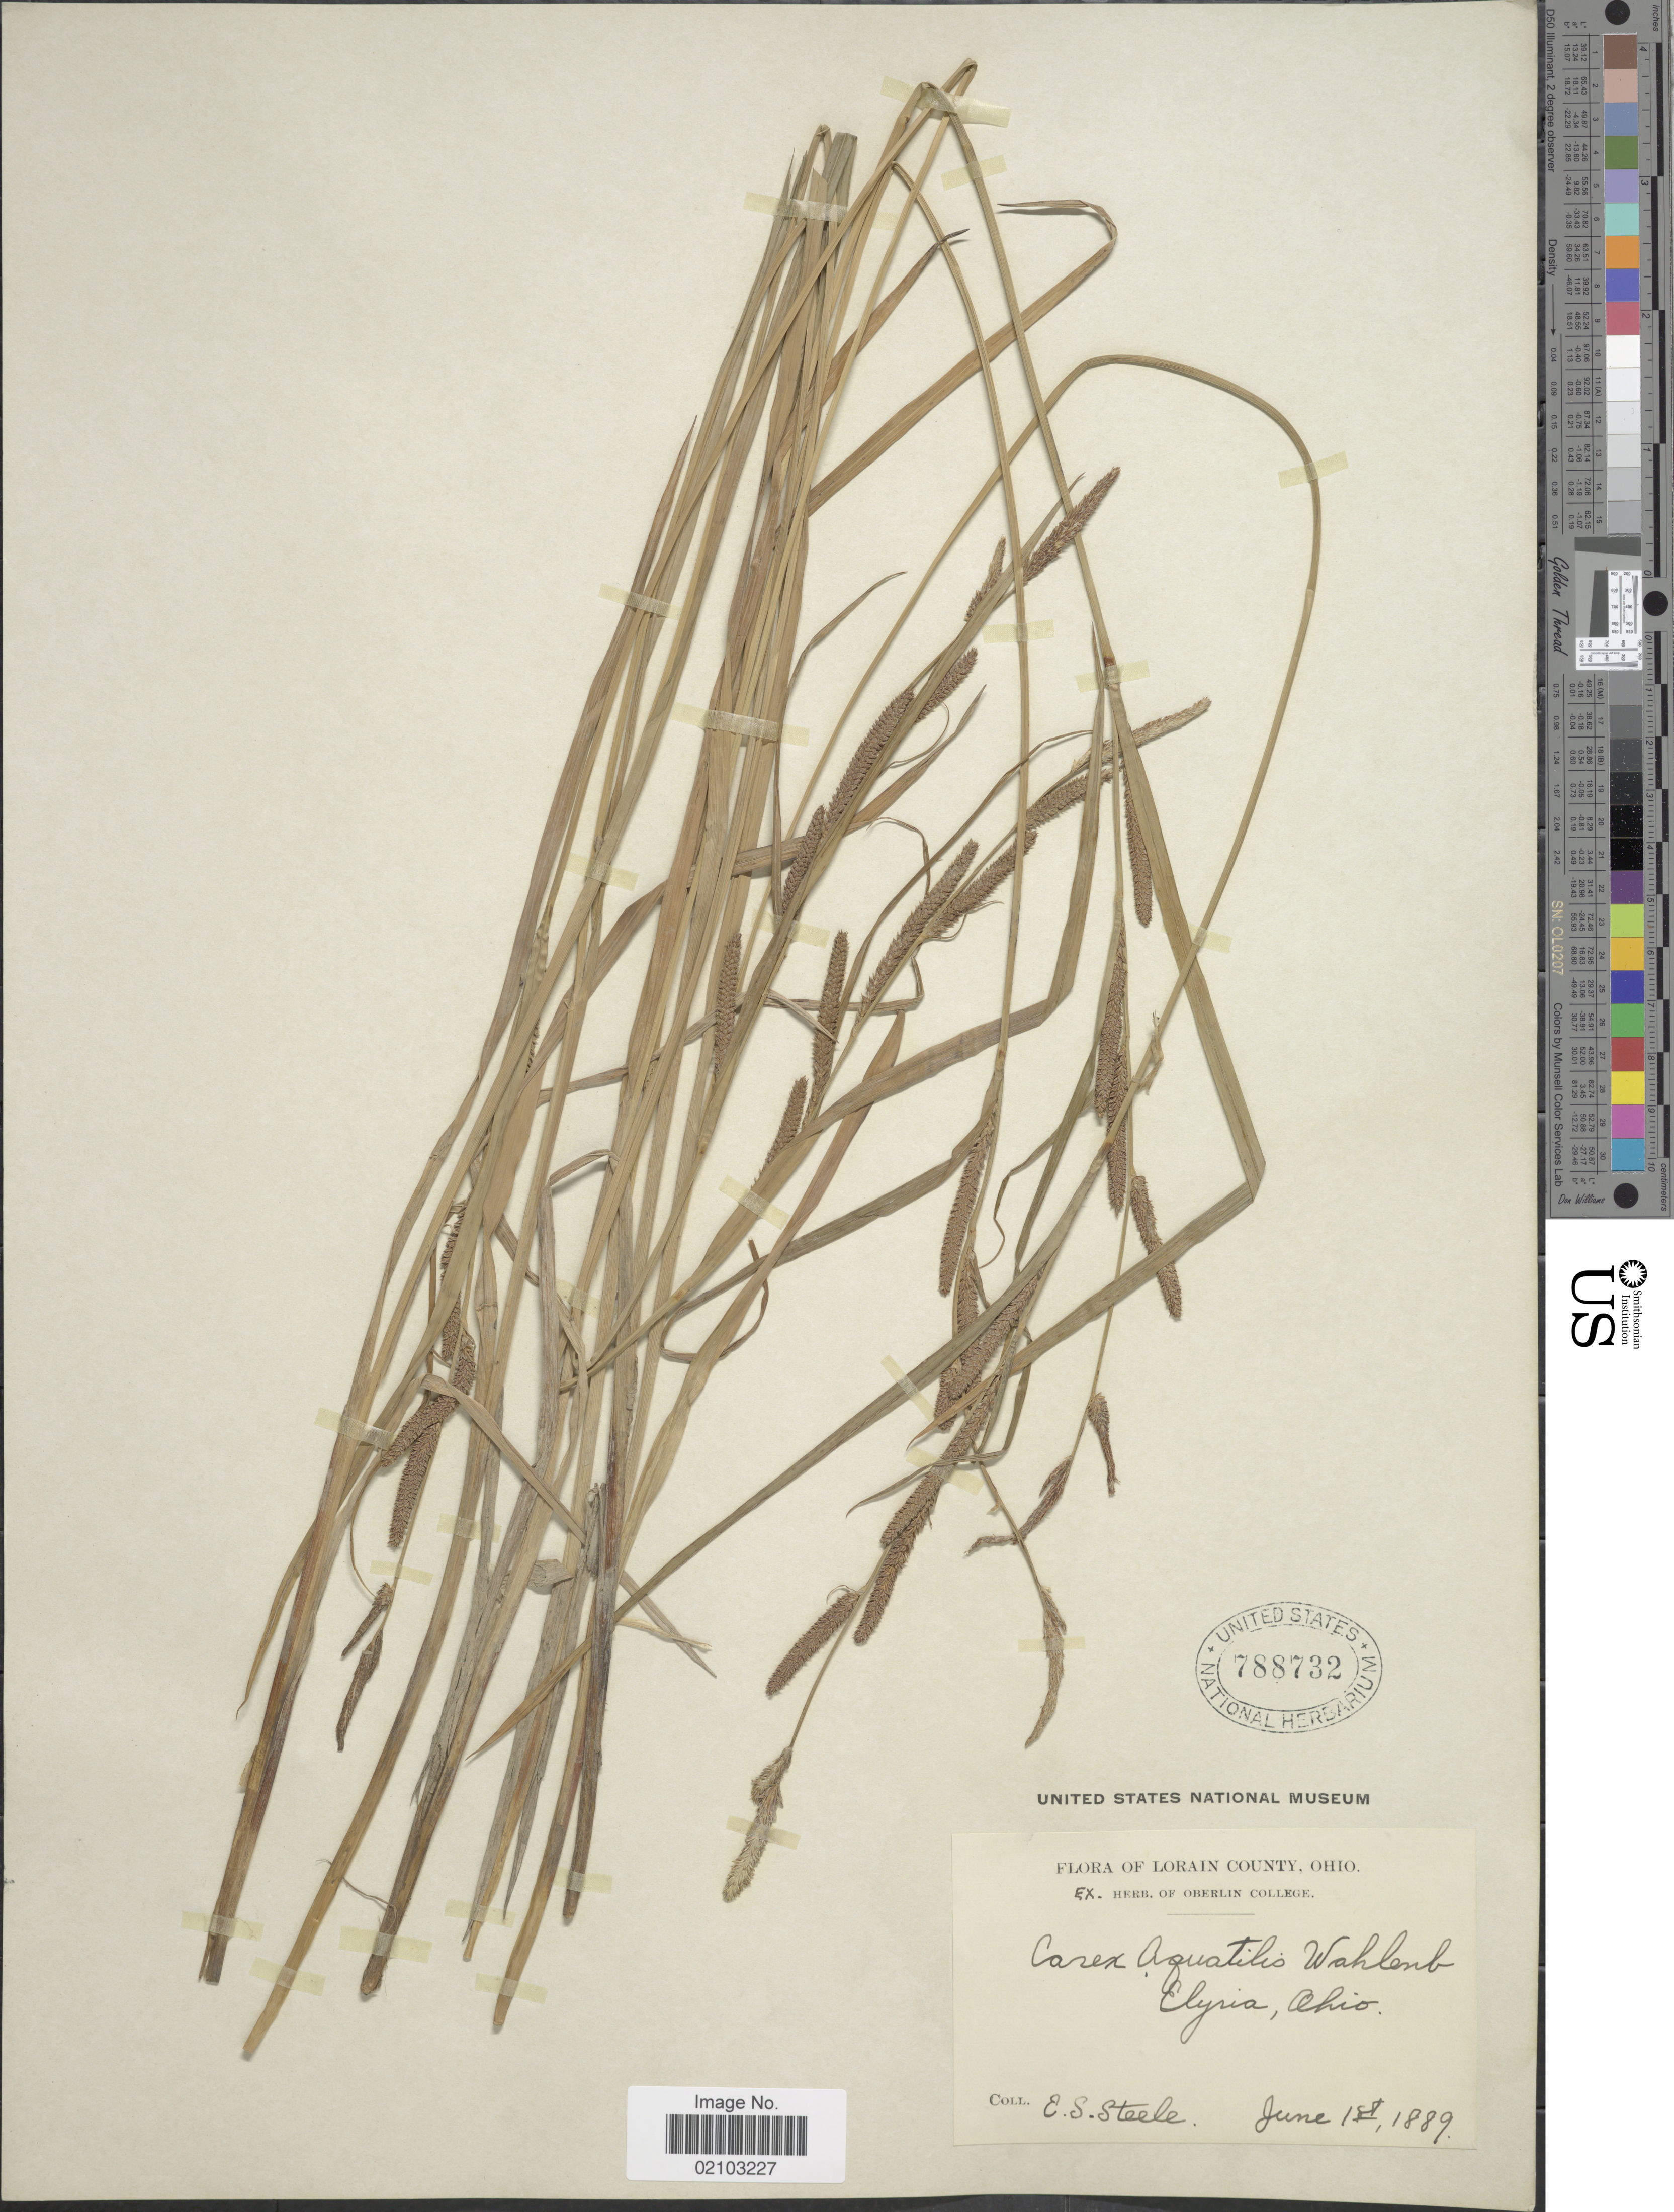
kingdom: Plantae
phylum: Tracheophyta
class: Liliopsida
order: Poales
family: Cyperaceae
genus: Carex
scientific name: Carex aquatilis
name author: Wahlenb.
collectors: E. Steele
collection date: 1889-06-01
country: United States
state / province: Ohio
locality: Lorain County. Elyria, Ohio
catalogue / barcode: US 788732